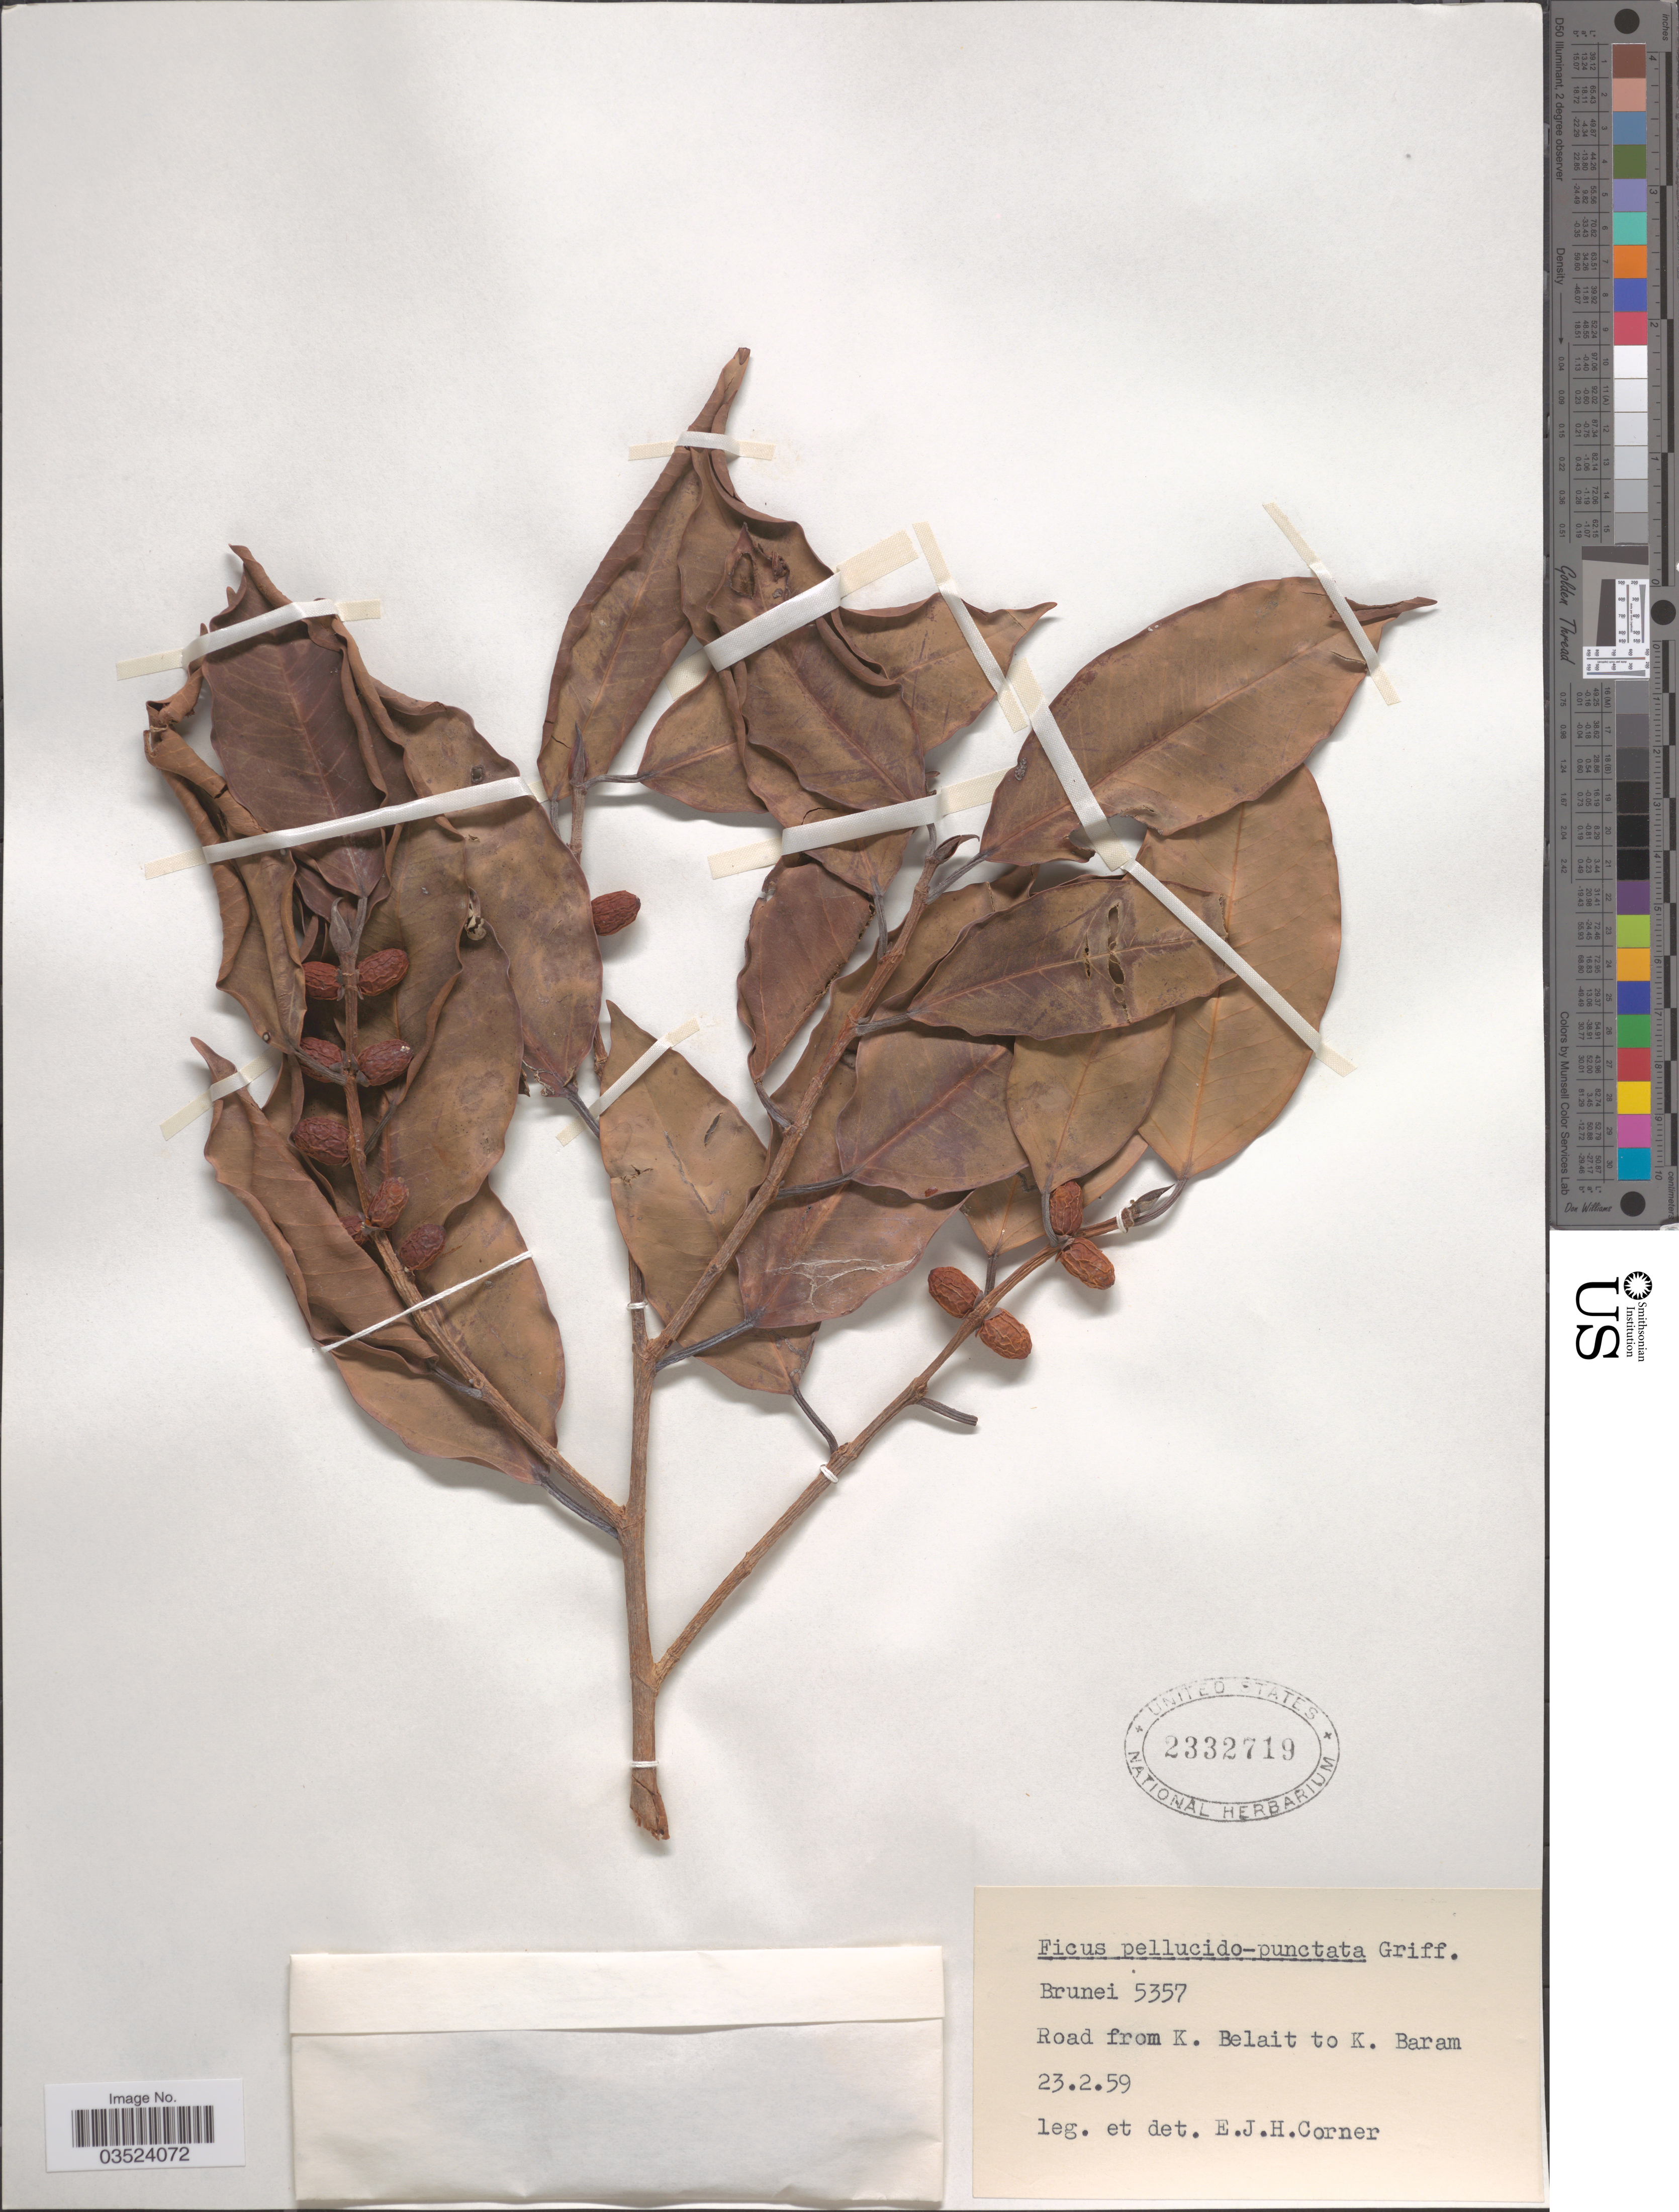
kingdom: Plantae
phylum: Tracheophyta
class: Magnoliopsida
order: Rosales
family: Moraceae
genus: Ficus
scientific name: Ficus pellucido-punctata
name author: Griff.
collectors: E. Corner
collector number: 5357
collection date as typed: Transcribed d/m/y: 23/2/59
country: Brunei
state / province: Belait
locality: Road from K. Belai to K. Baram.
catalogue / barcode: US 2332719